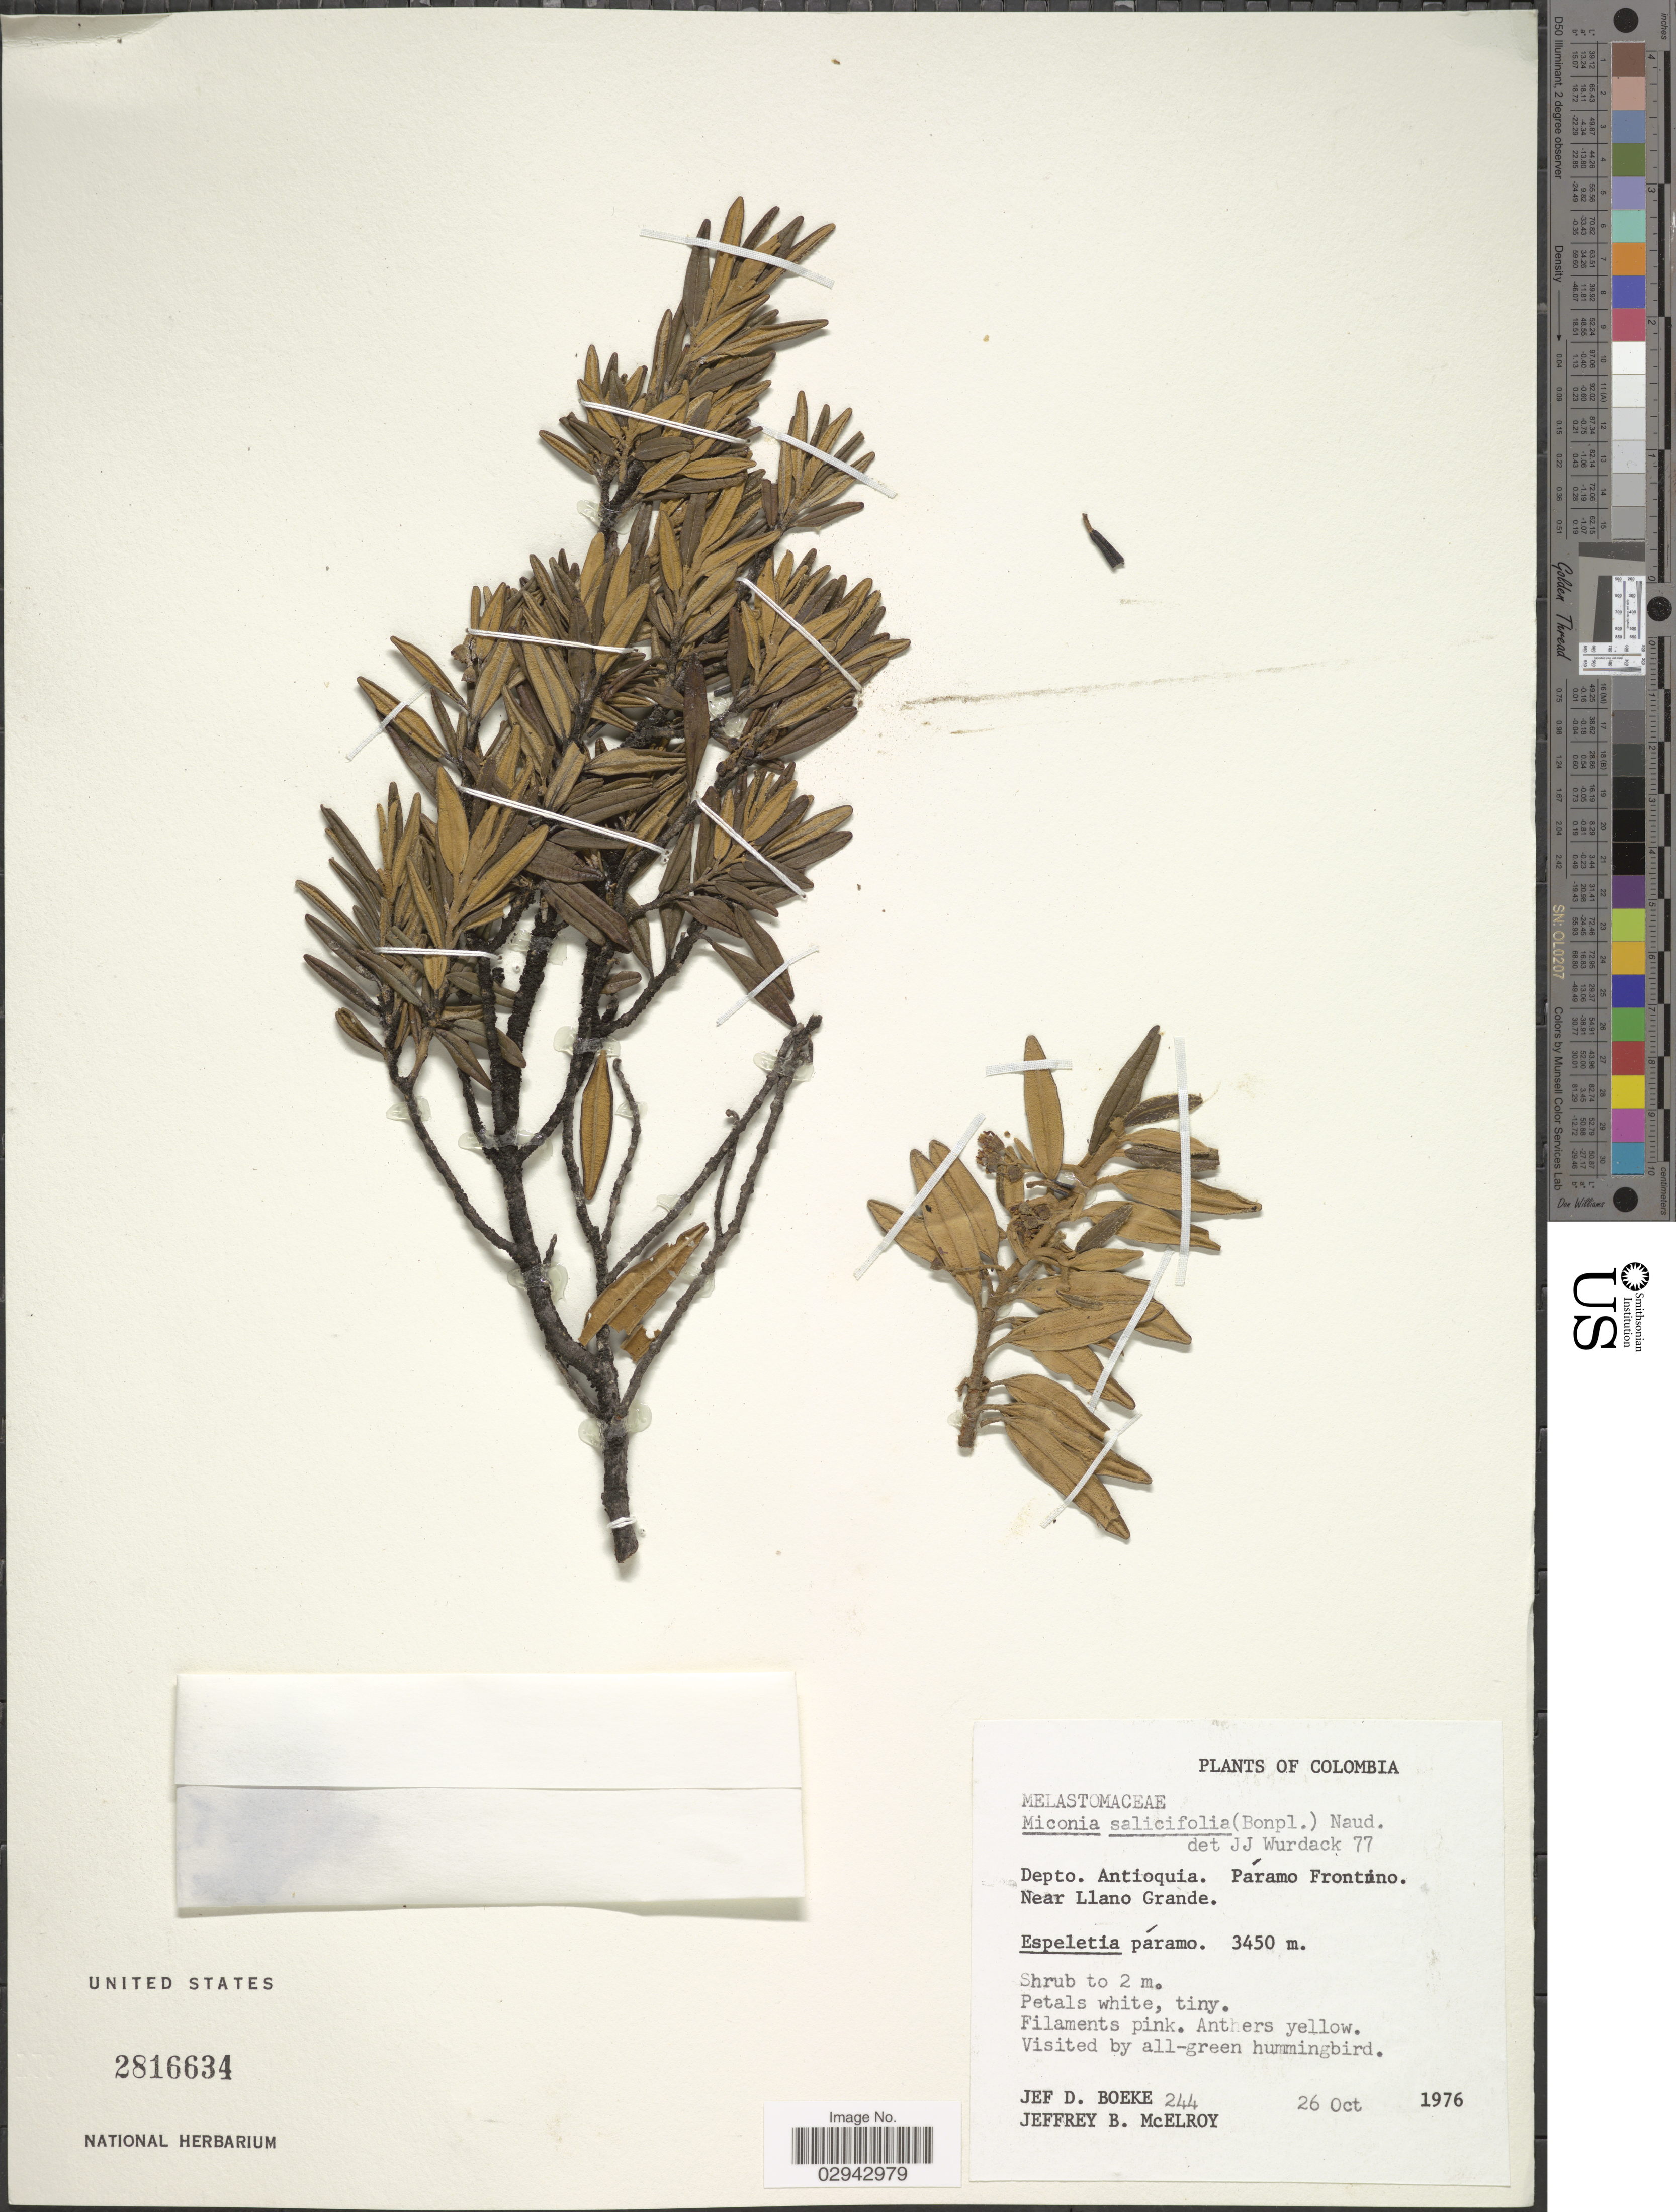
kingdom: Plantae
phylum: Tracheophyta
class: Magnoliopsida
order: Myrtales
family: Melastomataceae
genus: Miconia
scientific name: Miconia salicifolia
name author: (Bonpl.) Naudin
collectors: J. Boeke & J. B. McElroy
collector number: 244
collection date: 1976-10-26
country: Colombia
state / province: Antioquia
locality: Depto. Antioquia. Páramo Frontino. Near Llano Grande.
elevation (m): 3450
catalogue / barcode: US 2816634